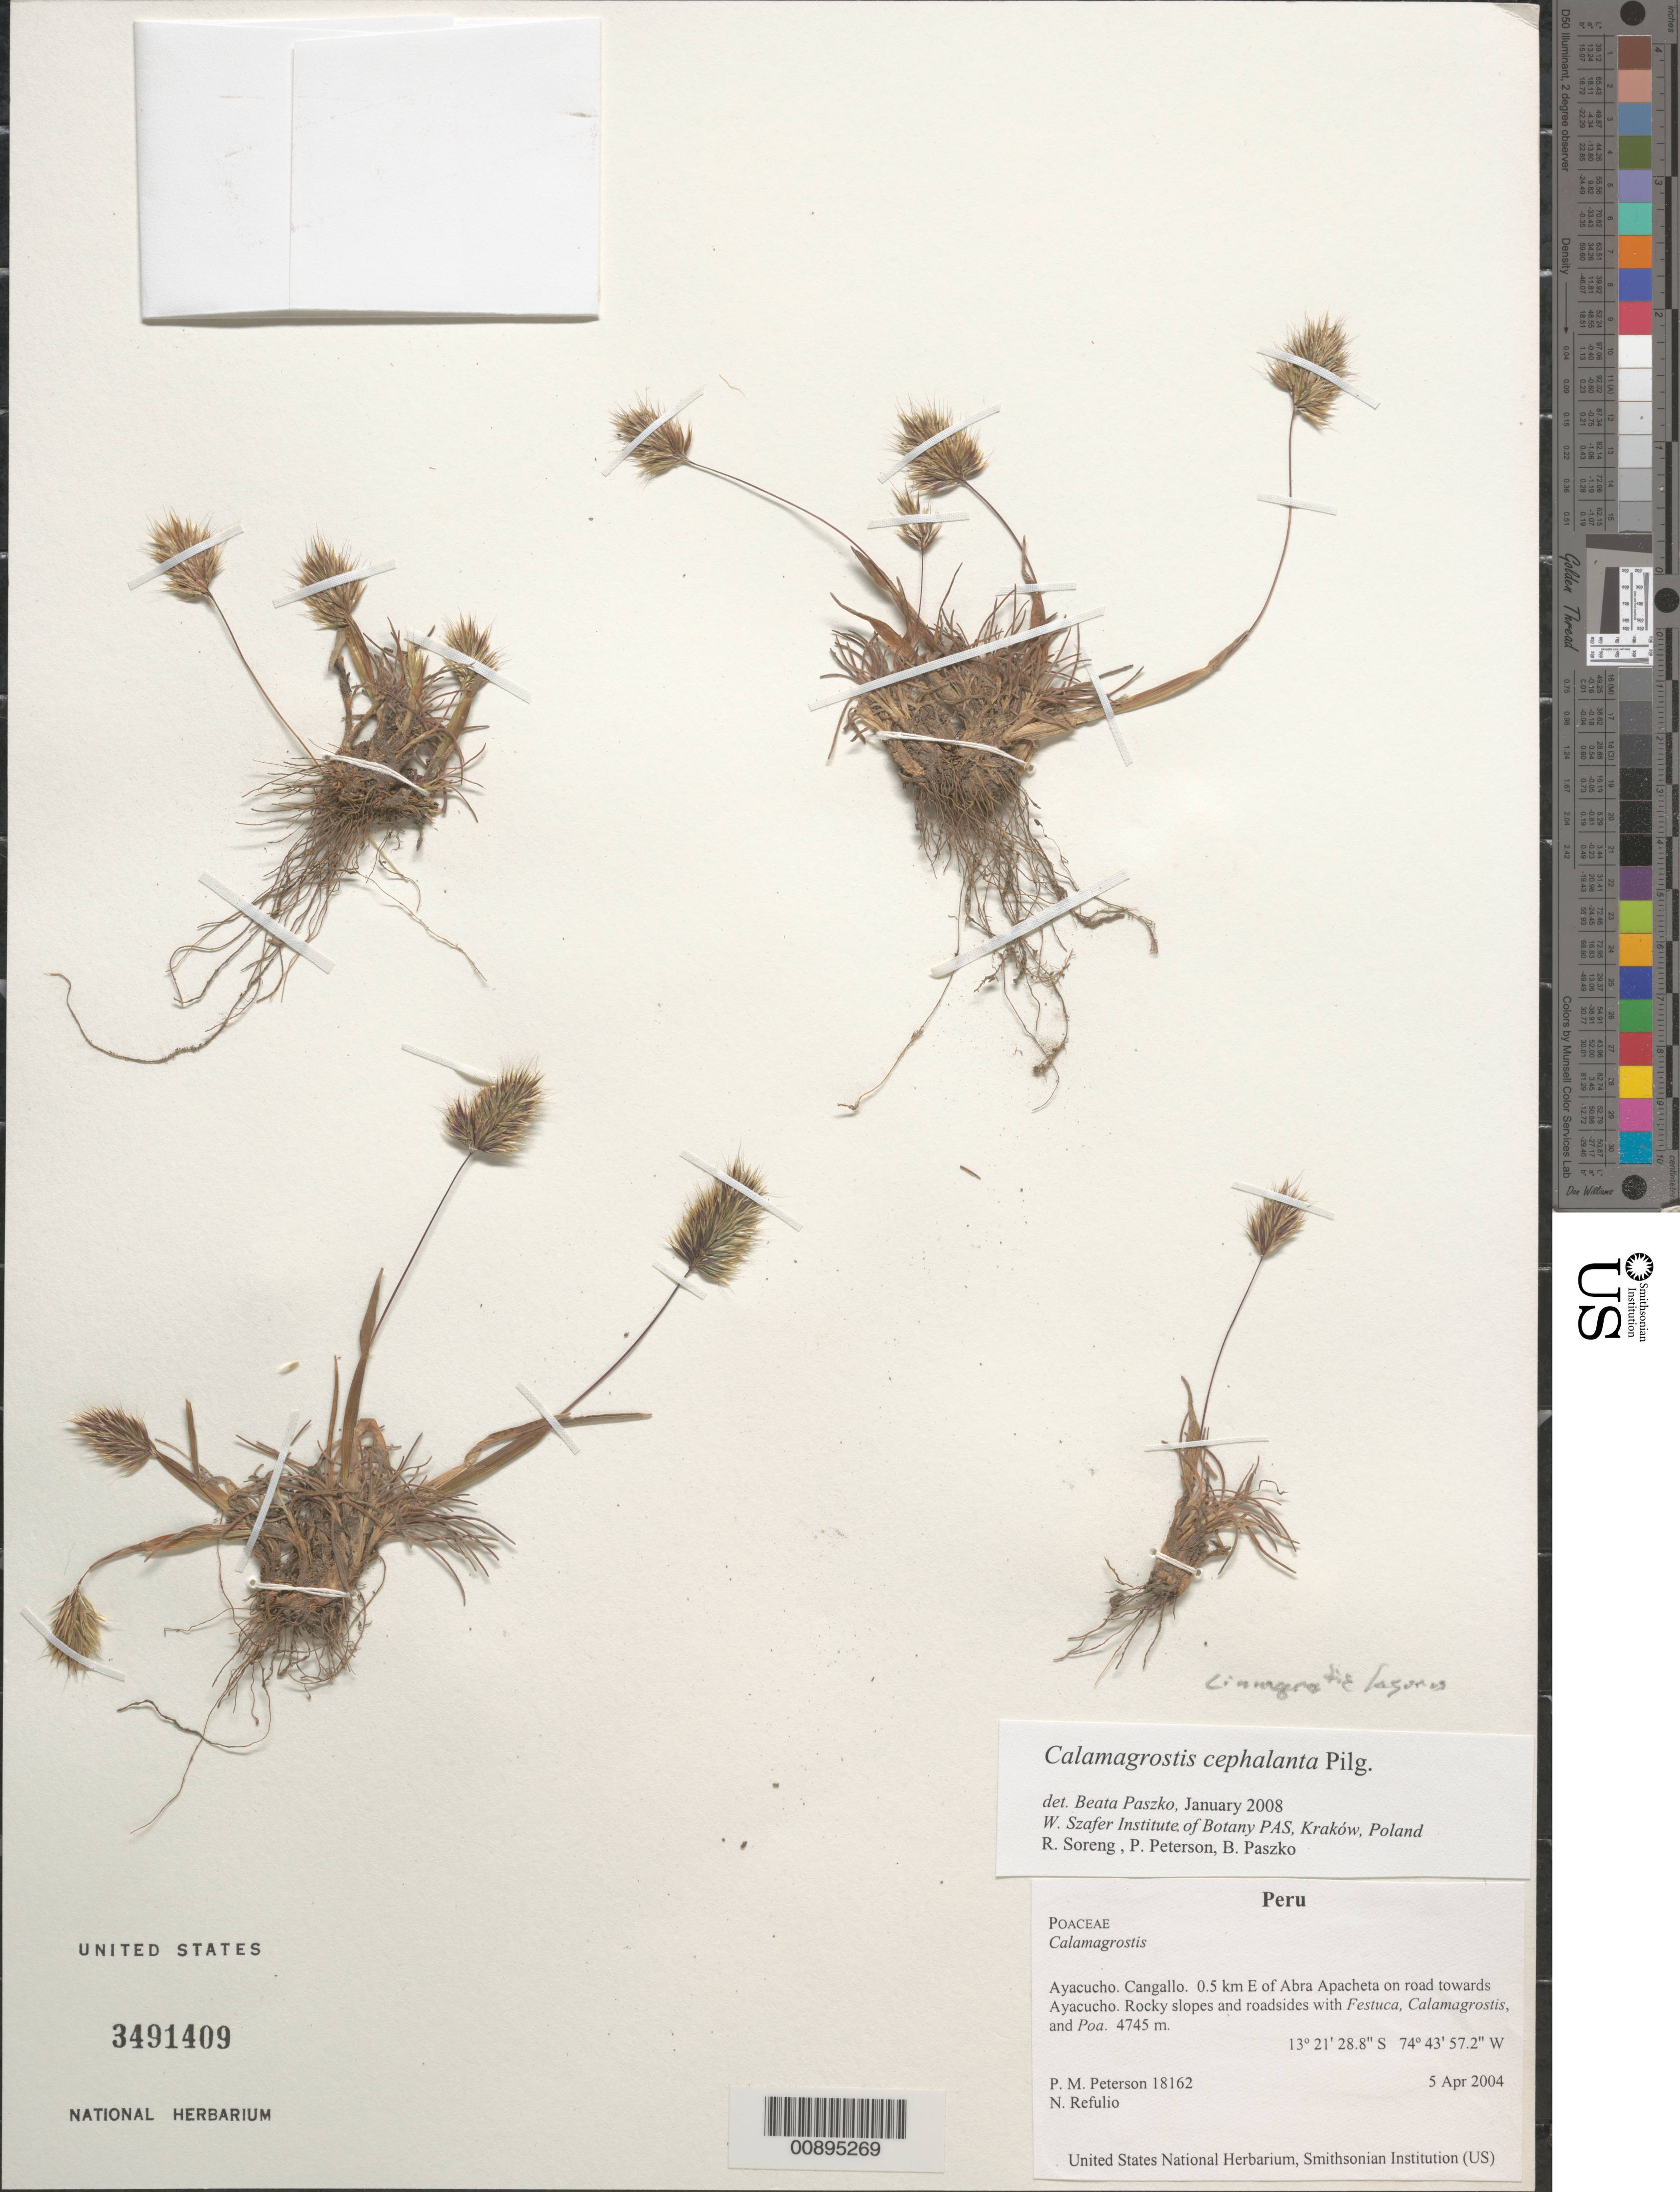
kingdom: Plantae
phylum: Tracheophyta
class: Liliopsida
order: Poales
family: Poaceae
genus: Cinnagrostis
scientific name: Cinnagrostis lagurus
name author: (Wedd.) P.M. Peterson et al.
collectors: P. M. Peterson & N. Refulio-Rodríguez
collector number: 18162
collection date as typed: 05 Apr 2004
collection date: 2004-04-05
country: Peru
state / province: Ayacucho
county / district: Cangallo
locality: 0.5 km E of Abra Apacheta on road towards Ayacucho. Rocky slopes and roadsides with Festuca, Calamagrostis, and Poa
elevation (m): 4745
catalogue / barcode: US 3491409